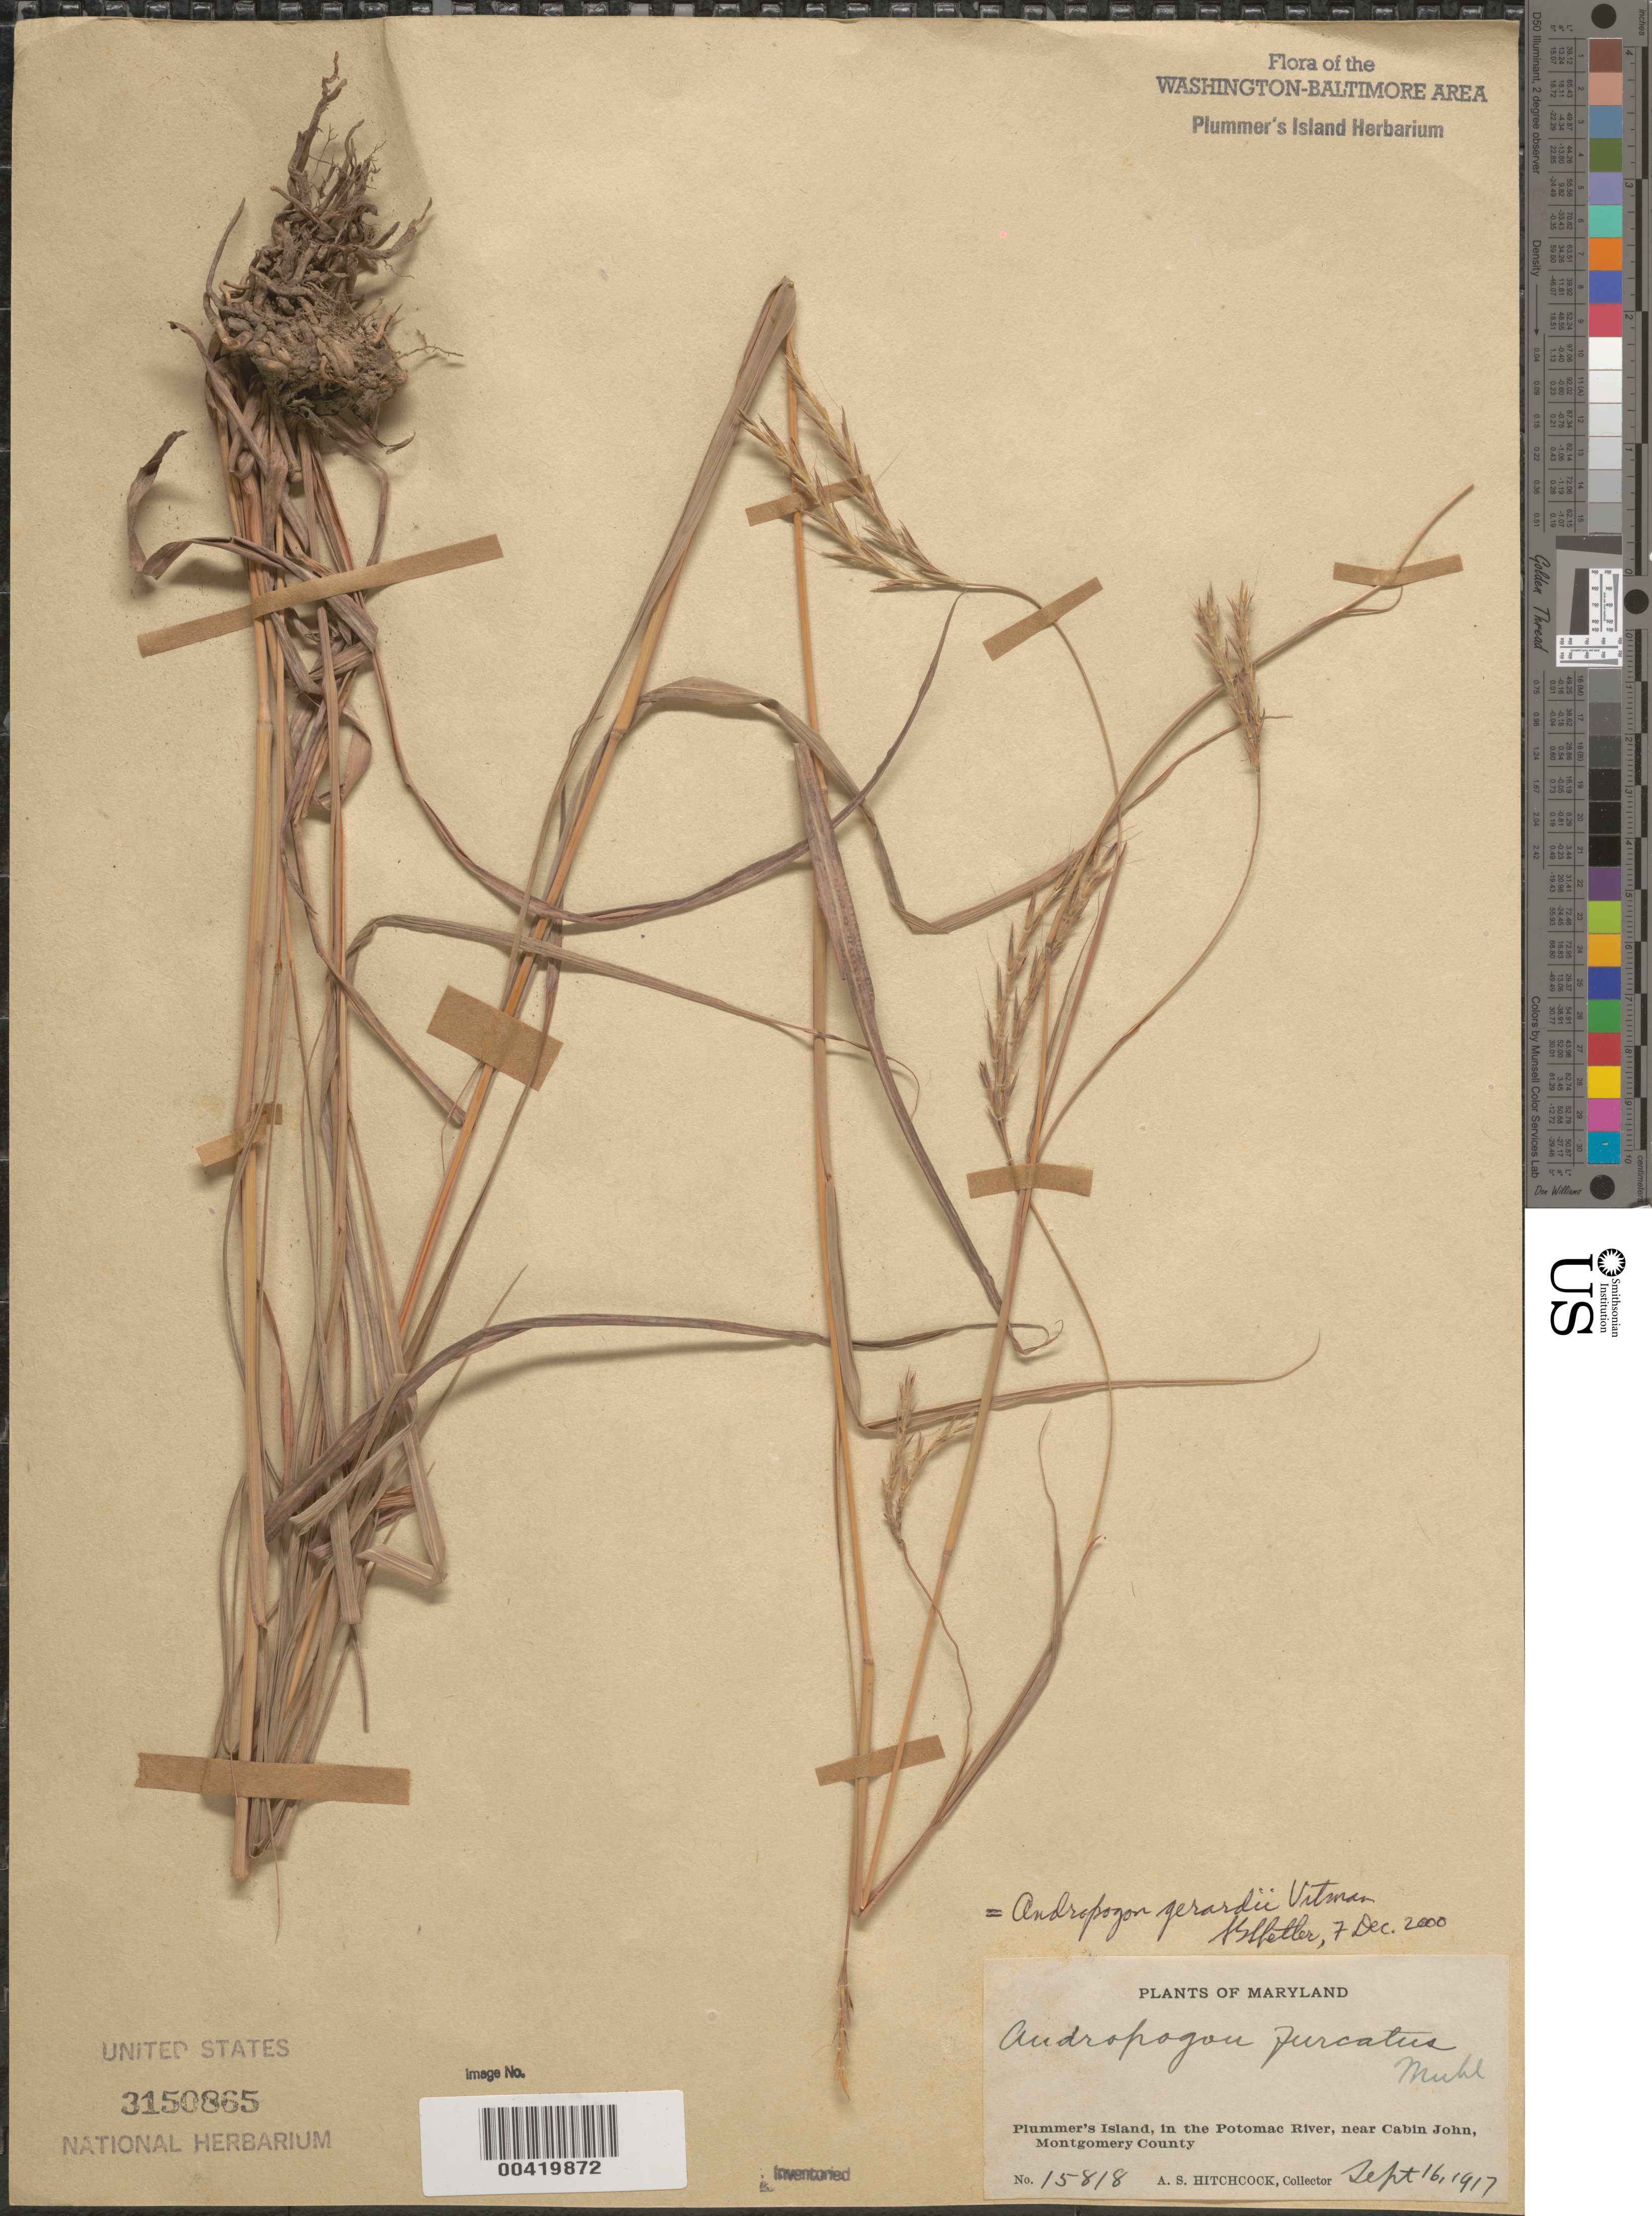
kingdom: Plantae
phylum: Tracheophyta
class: Liliopsida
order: Poales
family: Poaceae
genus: Andropogon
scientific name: Andropogon gerardii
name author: Vitman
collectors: A. S. Hitchcock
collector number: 15818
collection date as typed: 16 Sep 1917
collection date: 1917-09-16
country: United States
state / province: Maryland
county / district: Montgomery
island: Plummers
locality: Plummer's Island C. & O. Canal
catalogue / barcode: US 3150865